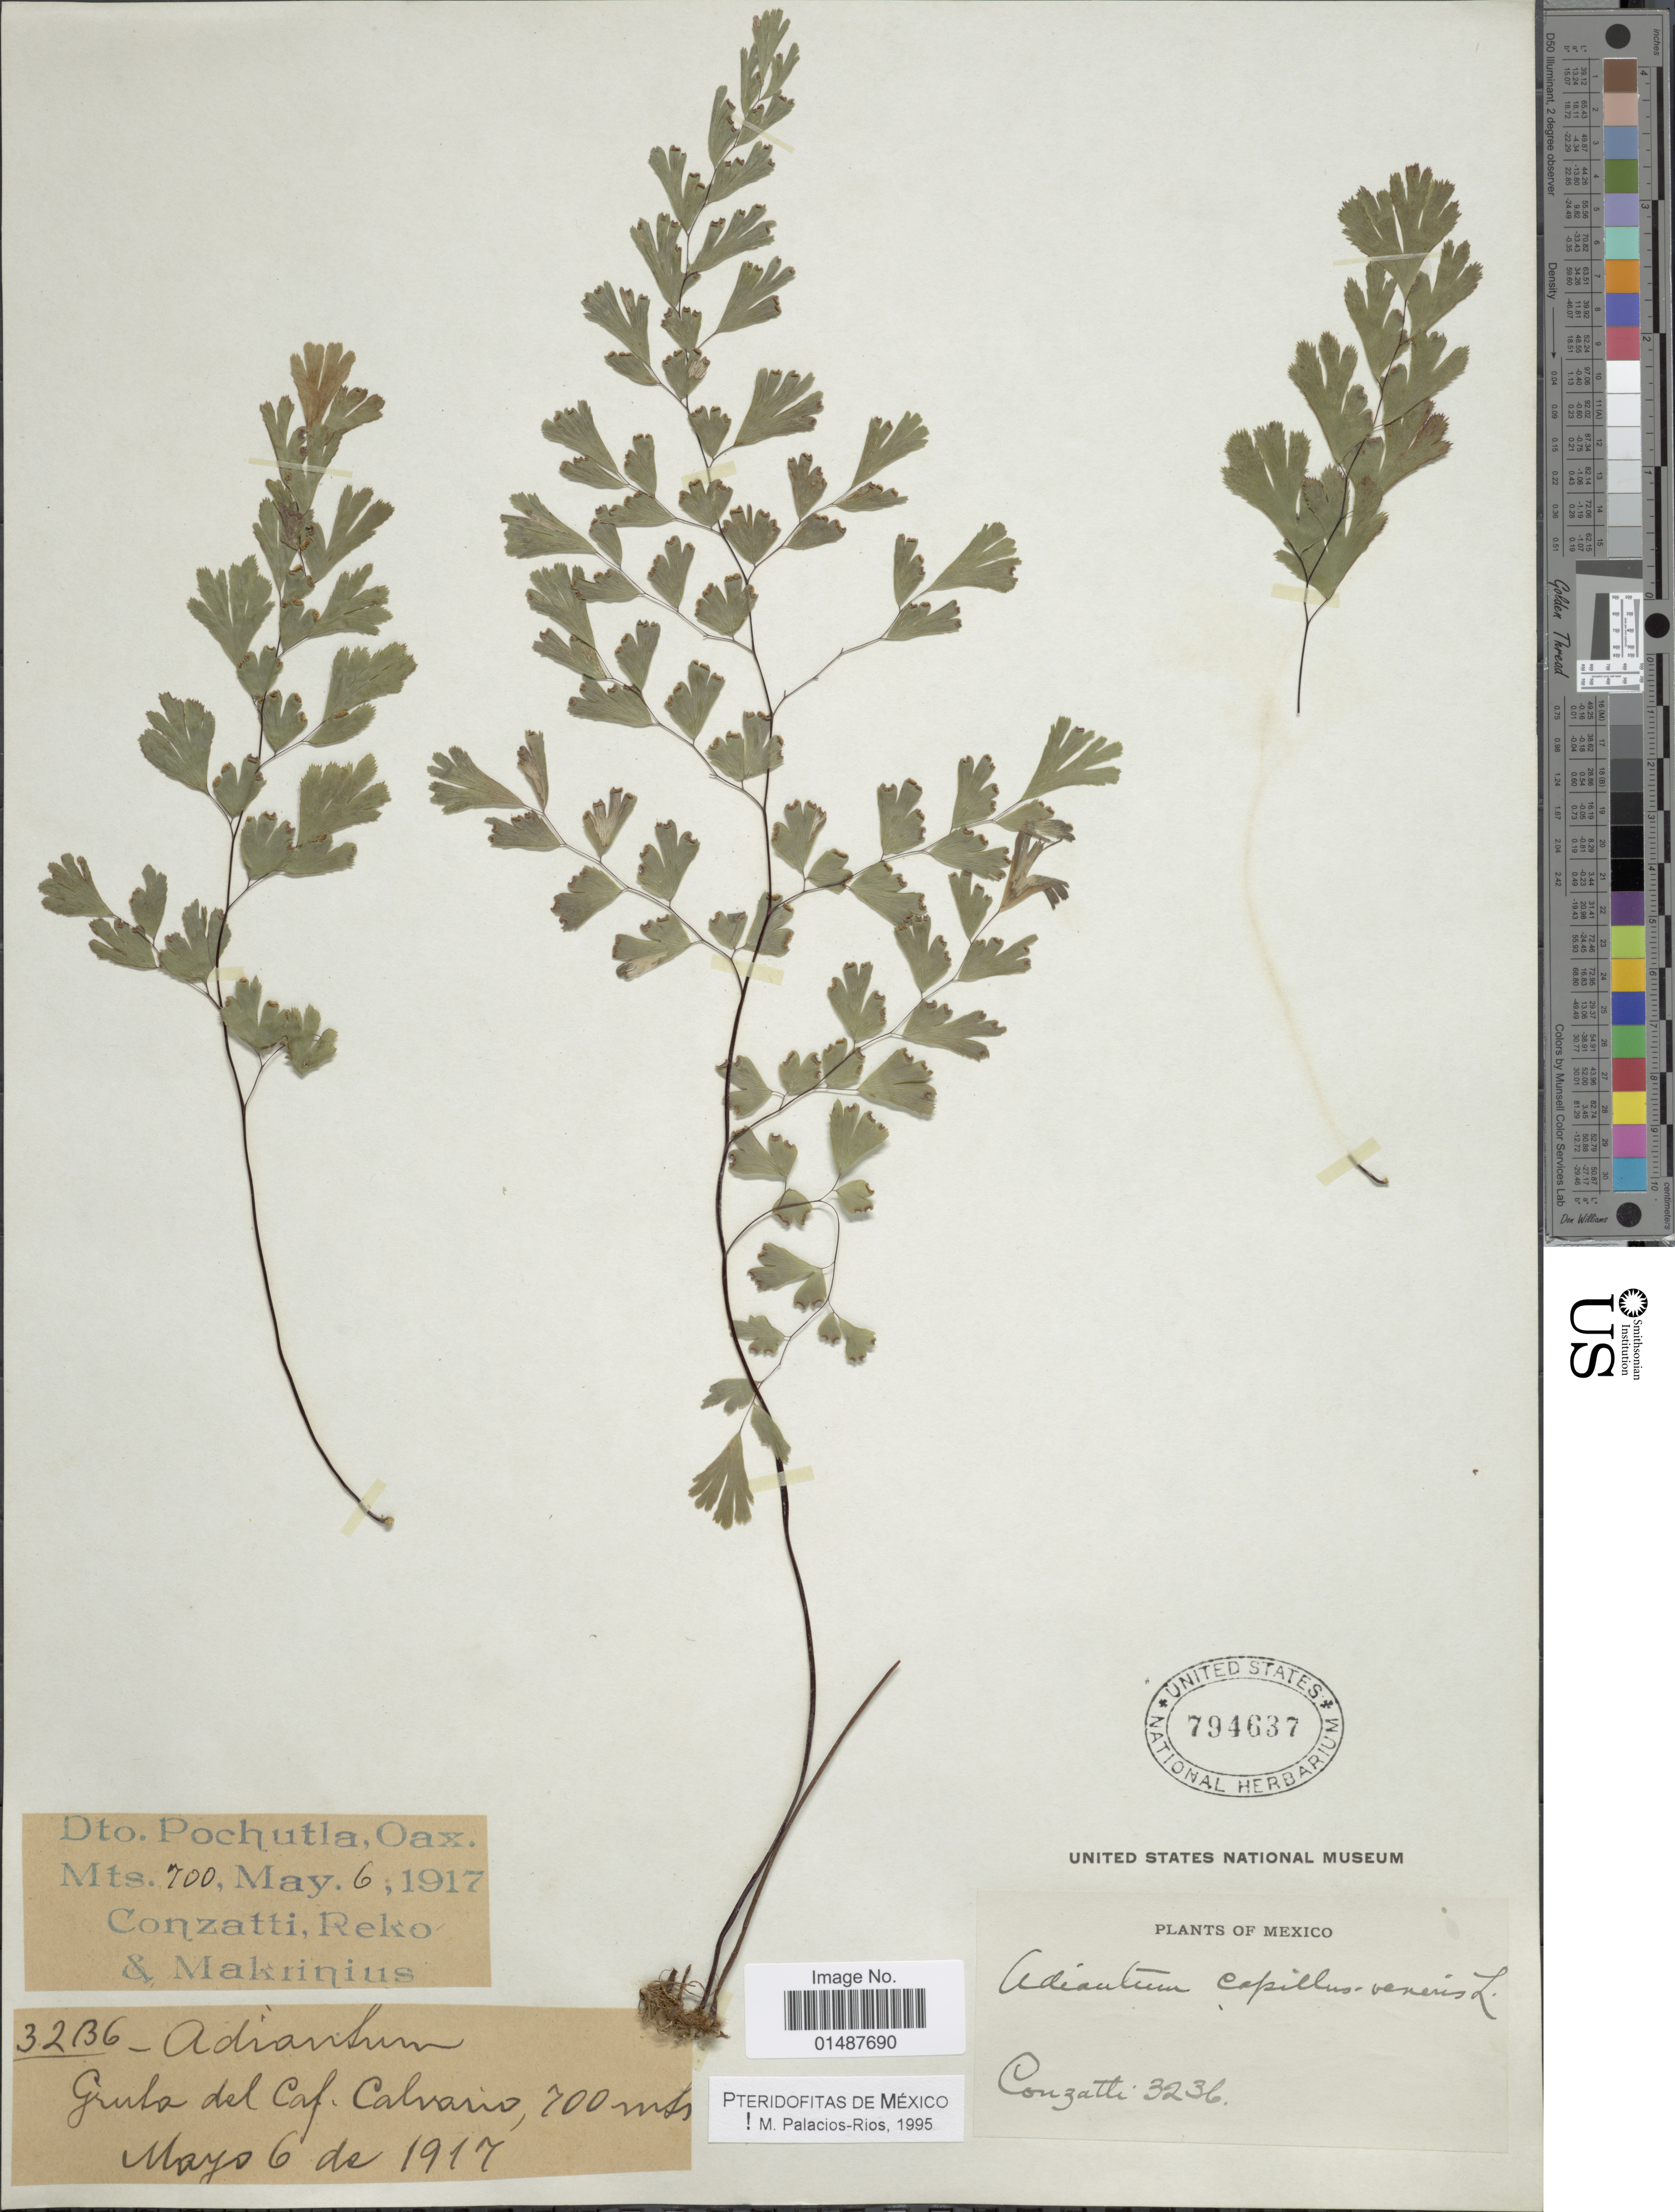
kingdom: Plantae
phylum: Tracheophyta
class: Polypodiopsida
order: Polypodiales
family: Pteridaceae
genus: Adiantum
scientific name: Adiantum capillus-veneris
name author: L.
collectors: Conzatti, --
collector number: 3236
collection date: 1917-05-06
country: Mexico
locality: Grula del Caf. Calvario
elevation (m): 700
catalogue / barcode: US 794637